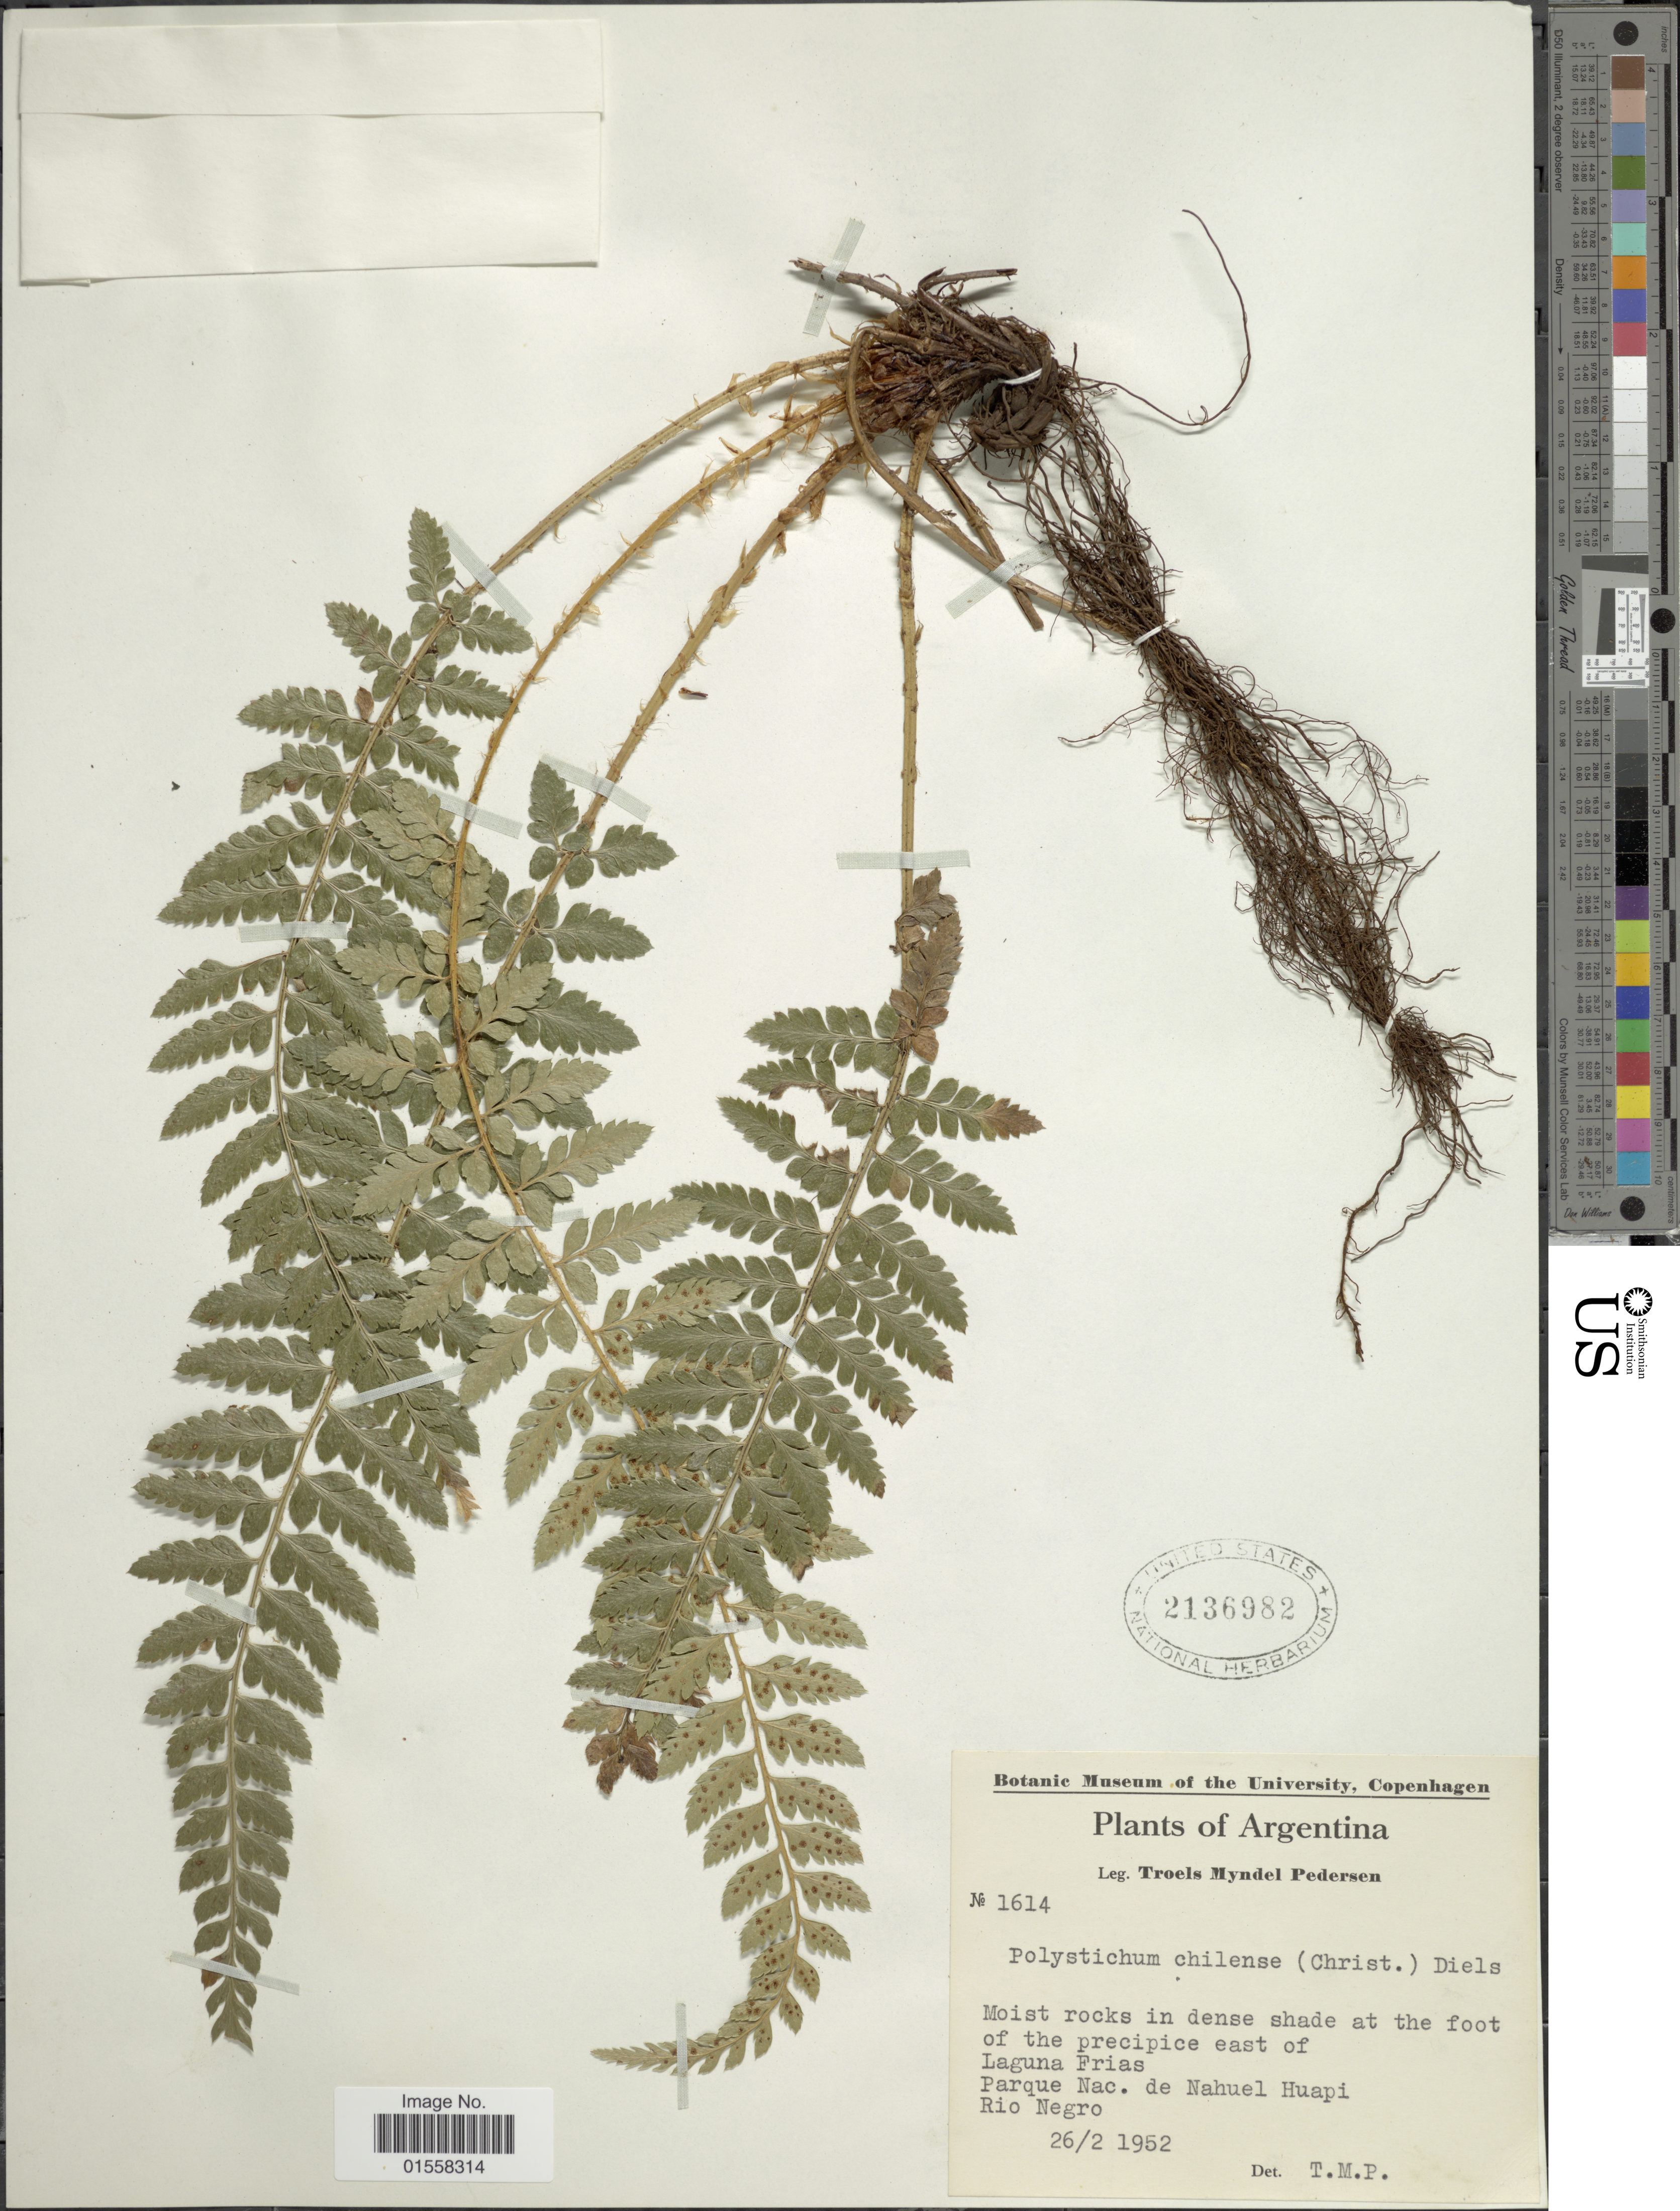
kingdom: Plantae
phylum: Tracheophyta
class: Polypodiopsida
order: Polypodiales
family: Dryopteridaceae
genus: Polystichum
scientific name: Polystichum chilense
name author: (Christ) Diels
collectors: T. Pederson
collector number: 1614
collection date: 1952-02-26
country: Argentina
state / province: Rio Negro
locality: Argentina. Laguna Frias. Parque Nac. de Nahuel Huapi, Rio Negro.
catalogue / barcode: US 2136982